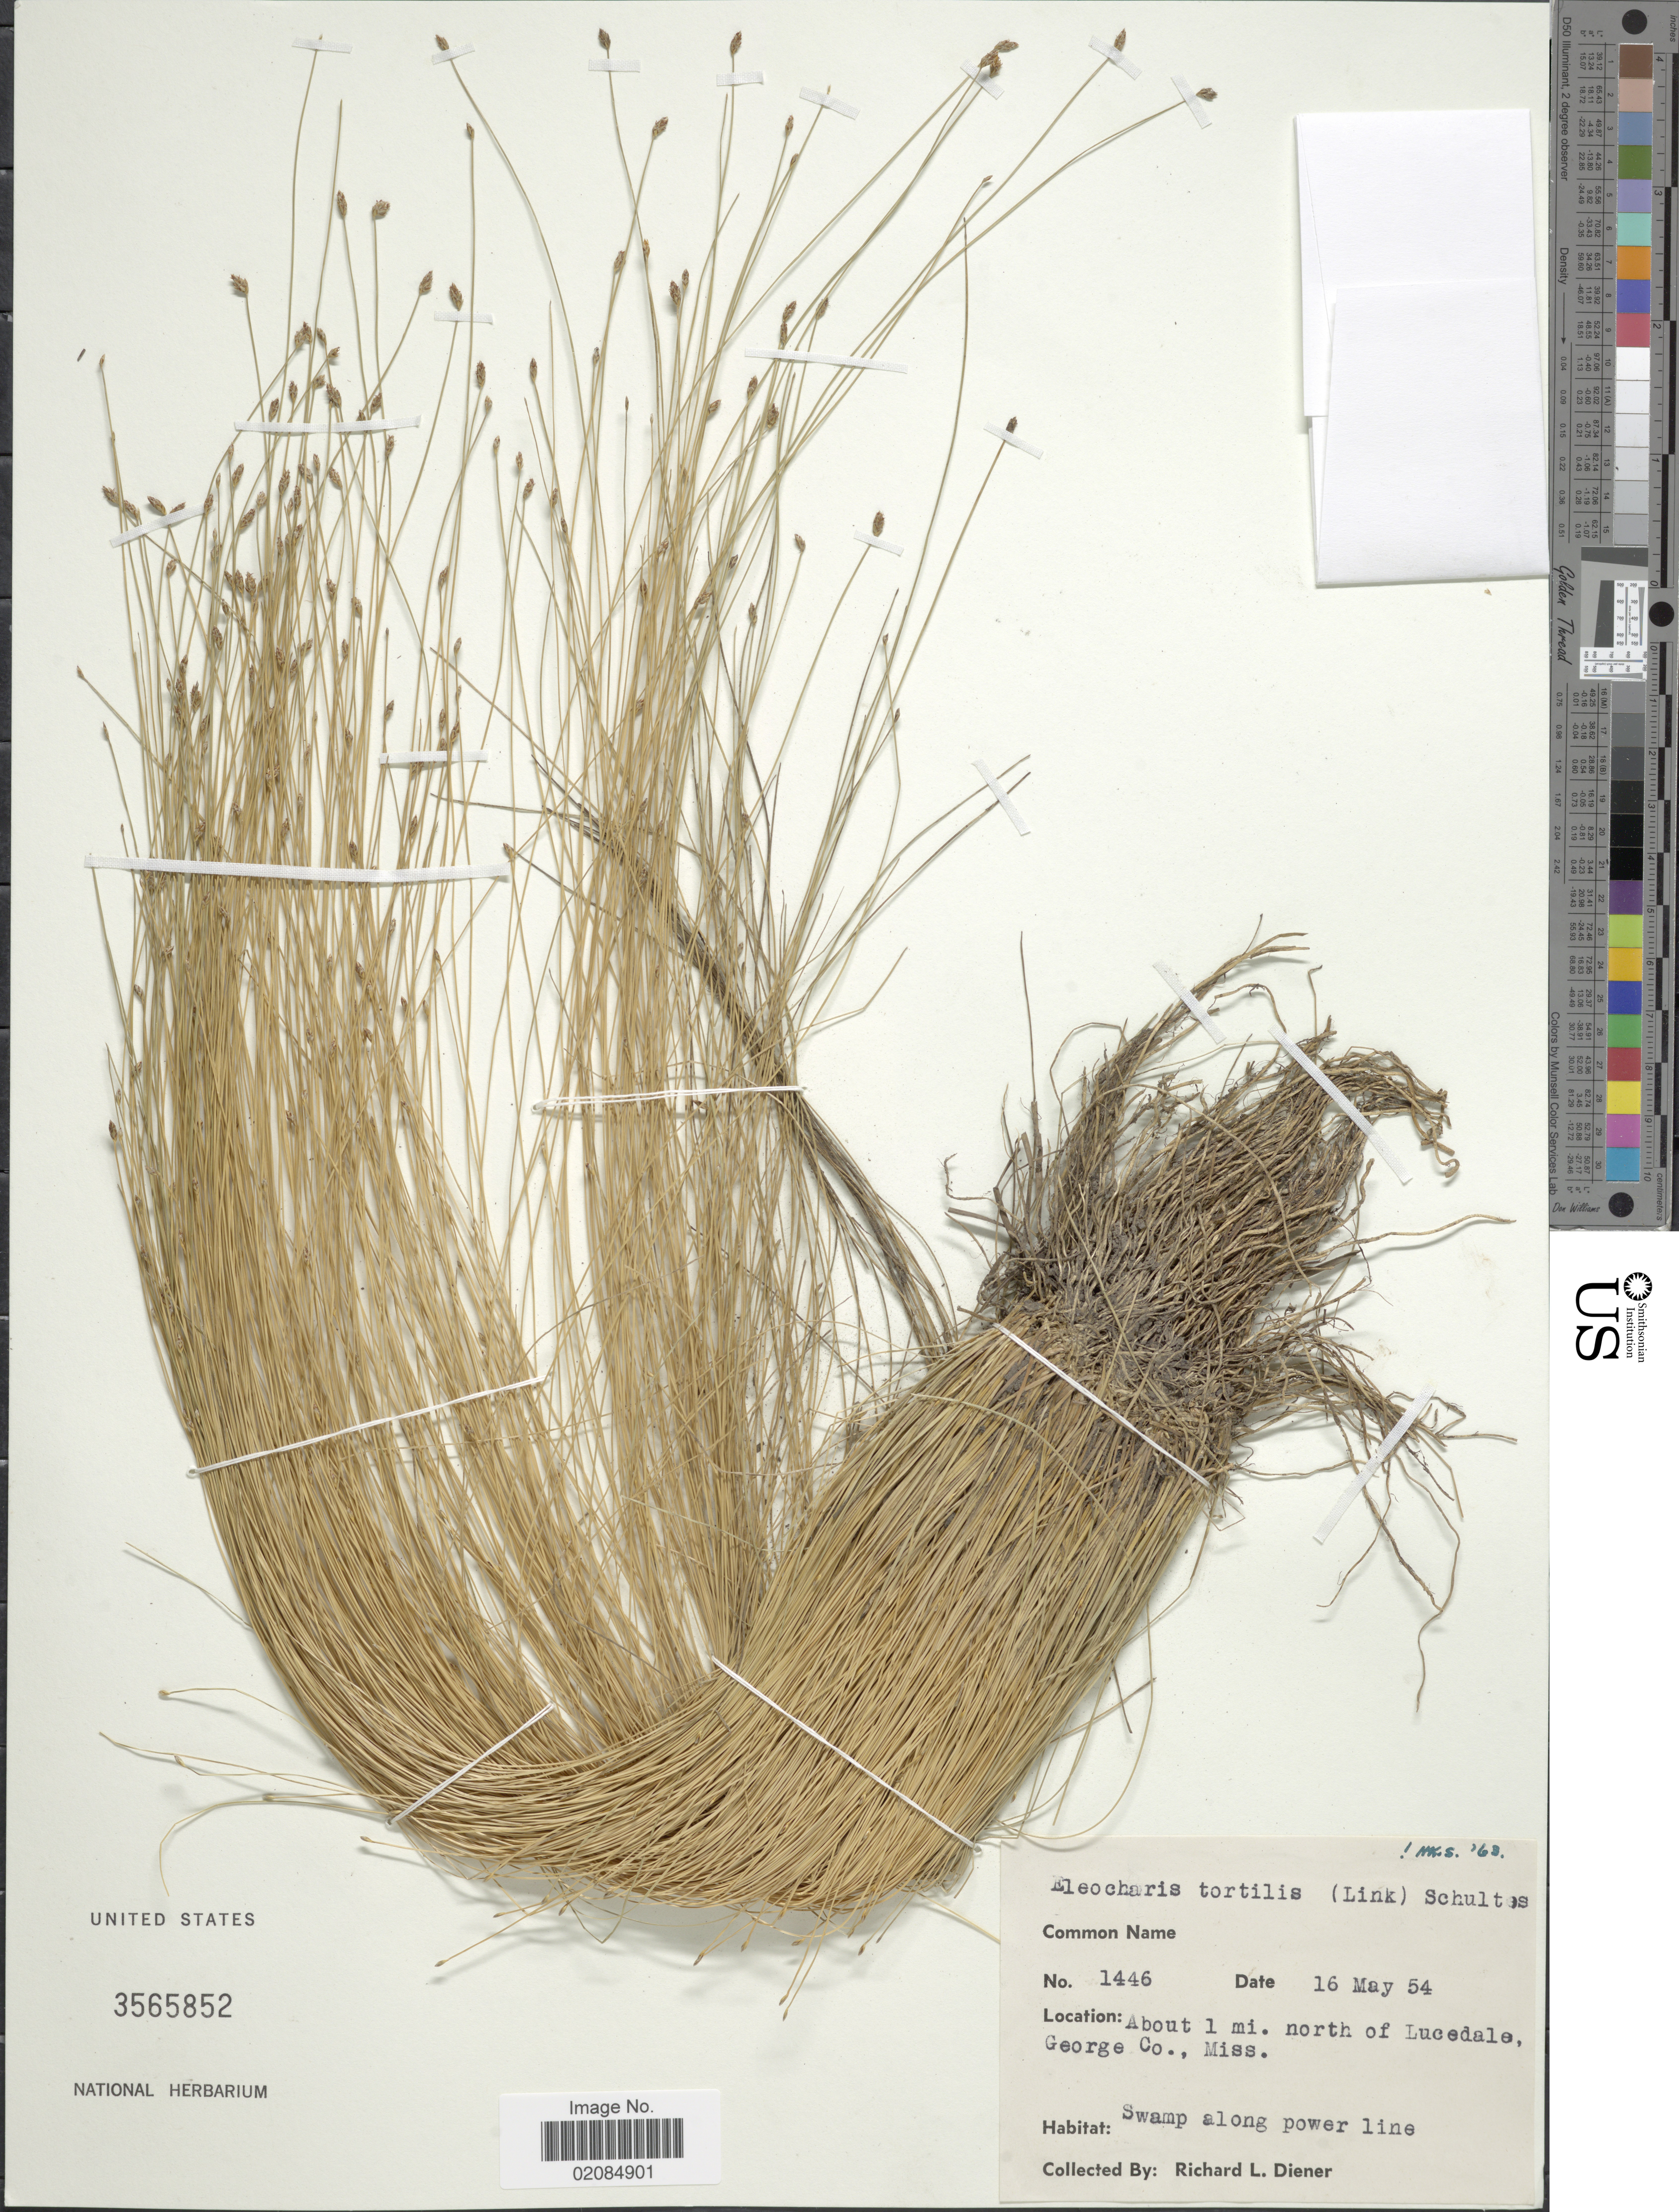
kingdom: Plantae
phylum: Tracheophyta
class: Liliopsida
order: Poales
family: Cyperaceae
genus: Eleocharis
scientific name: Eleocharis tortilis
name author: (Link) Schult.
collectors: R. Diener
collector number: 1446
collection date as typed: Transcribed d/m/y: 16/5/54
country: United States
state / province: Mississippi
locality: About 1 mi. north of Lucedale, George Co.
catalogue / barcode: US 3565852